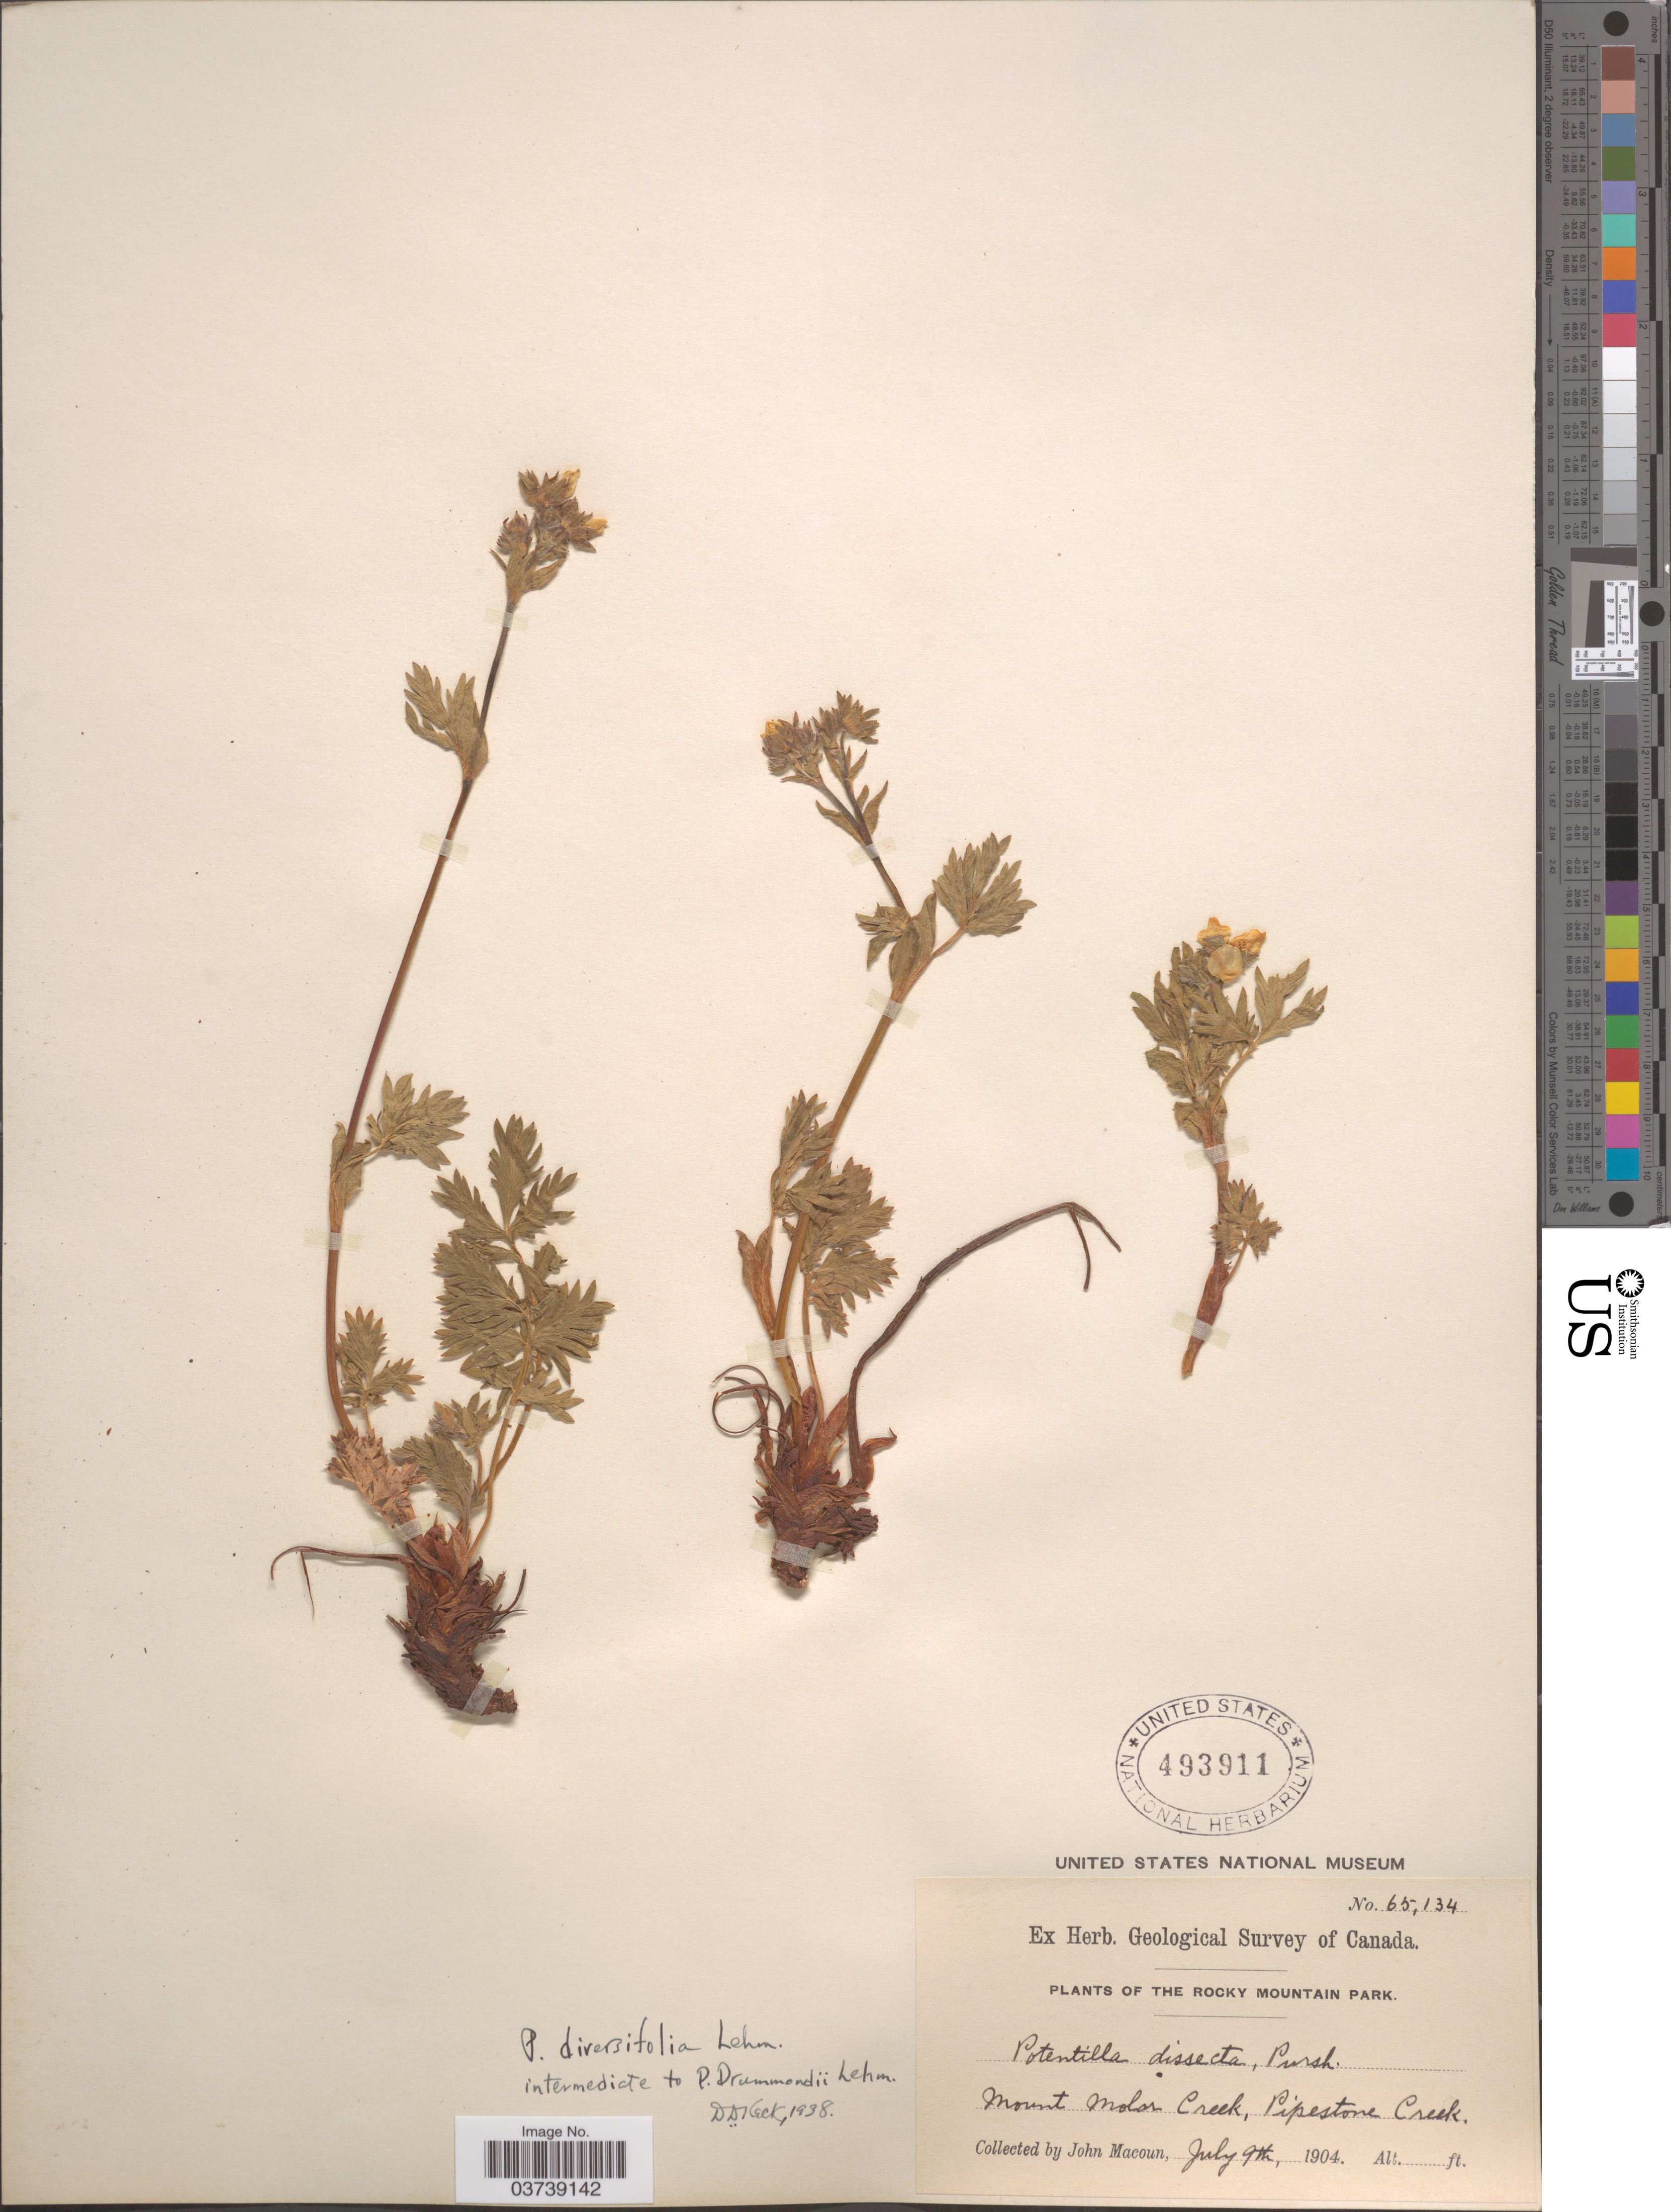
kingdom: Plantae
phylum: Tracheophyta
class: Magnoliopsida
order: Rosales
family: Rosaceae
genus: Potentilla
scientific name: Potentilla diversifolia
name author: Lehm.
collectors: J. Macoun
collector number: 65134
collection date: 1904-07-09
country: Canada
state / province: Alberta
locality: The Rocky Mountain Park. Mount Molar Creek, Pipestone Creek.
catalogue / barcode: US 493911